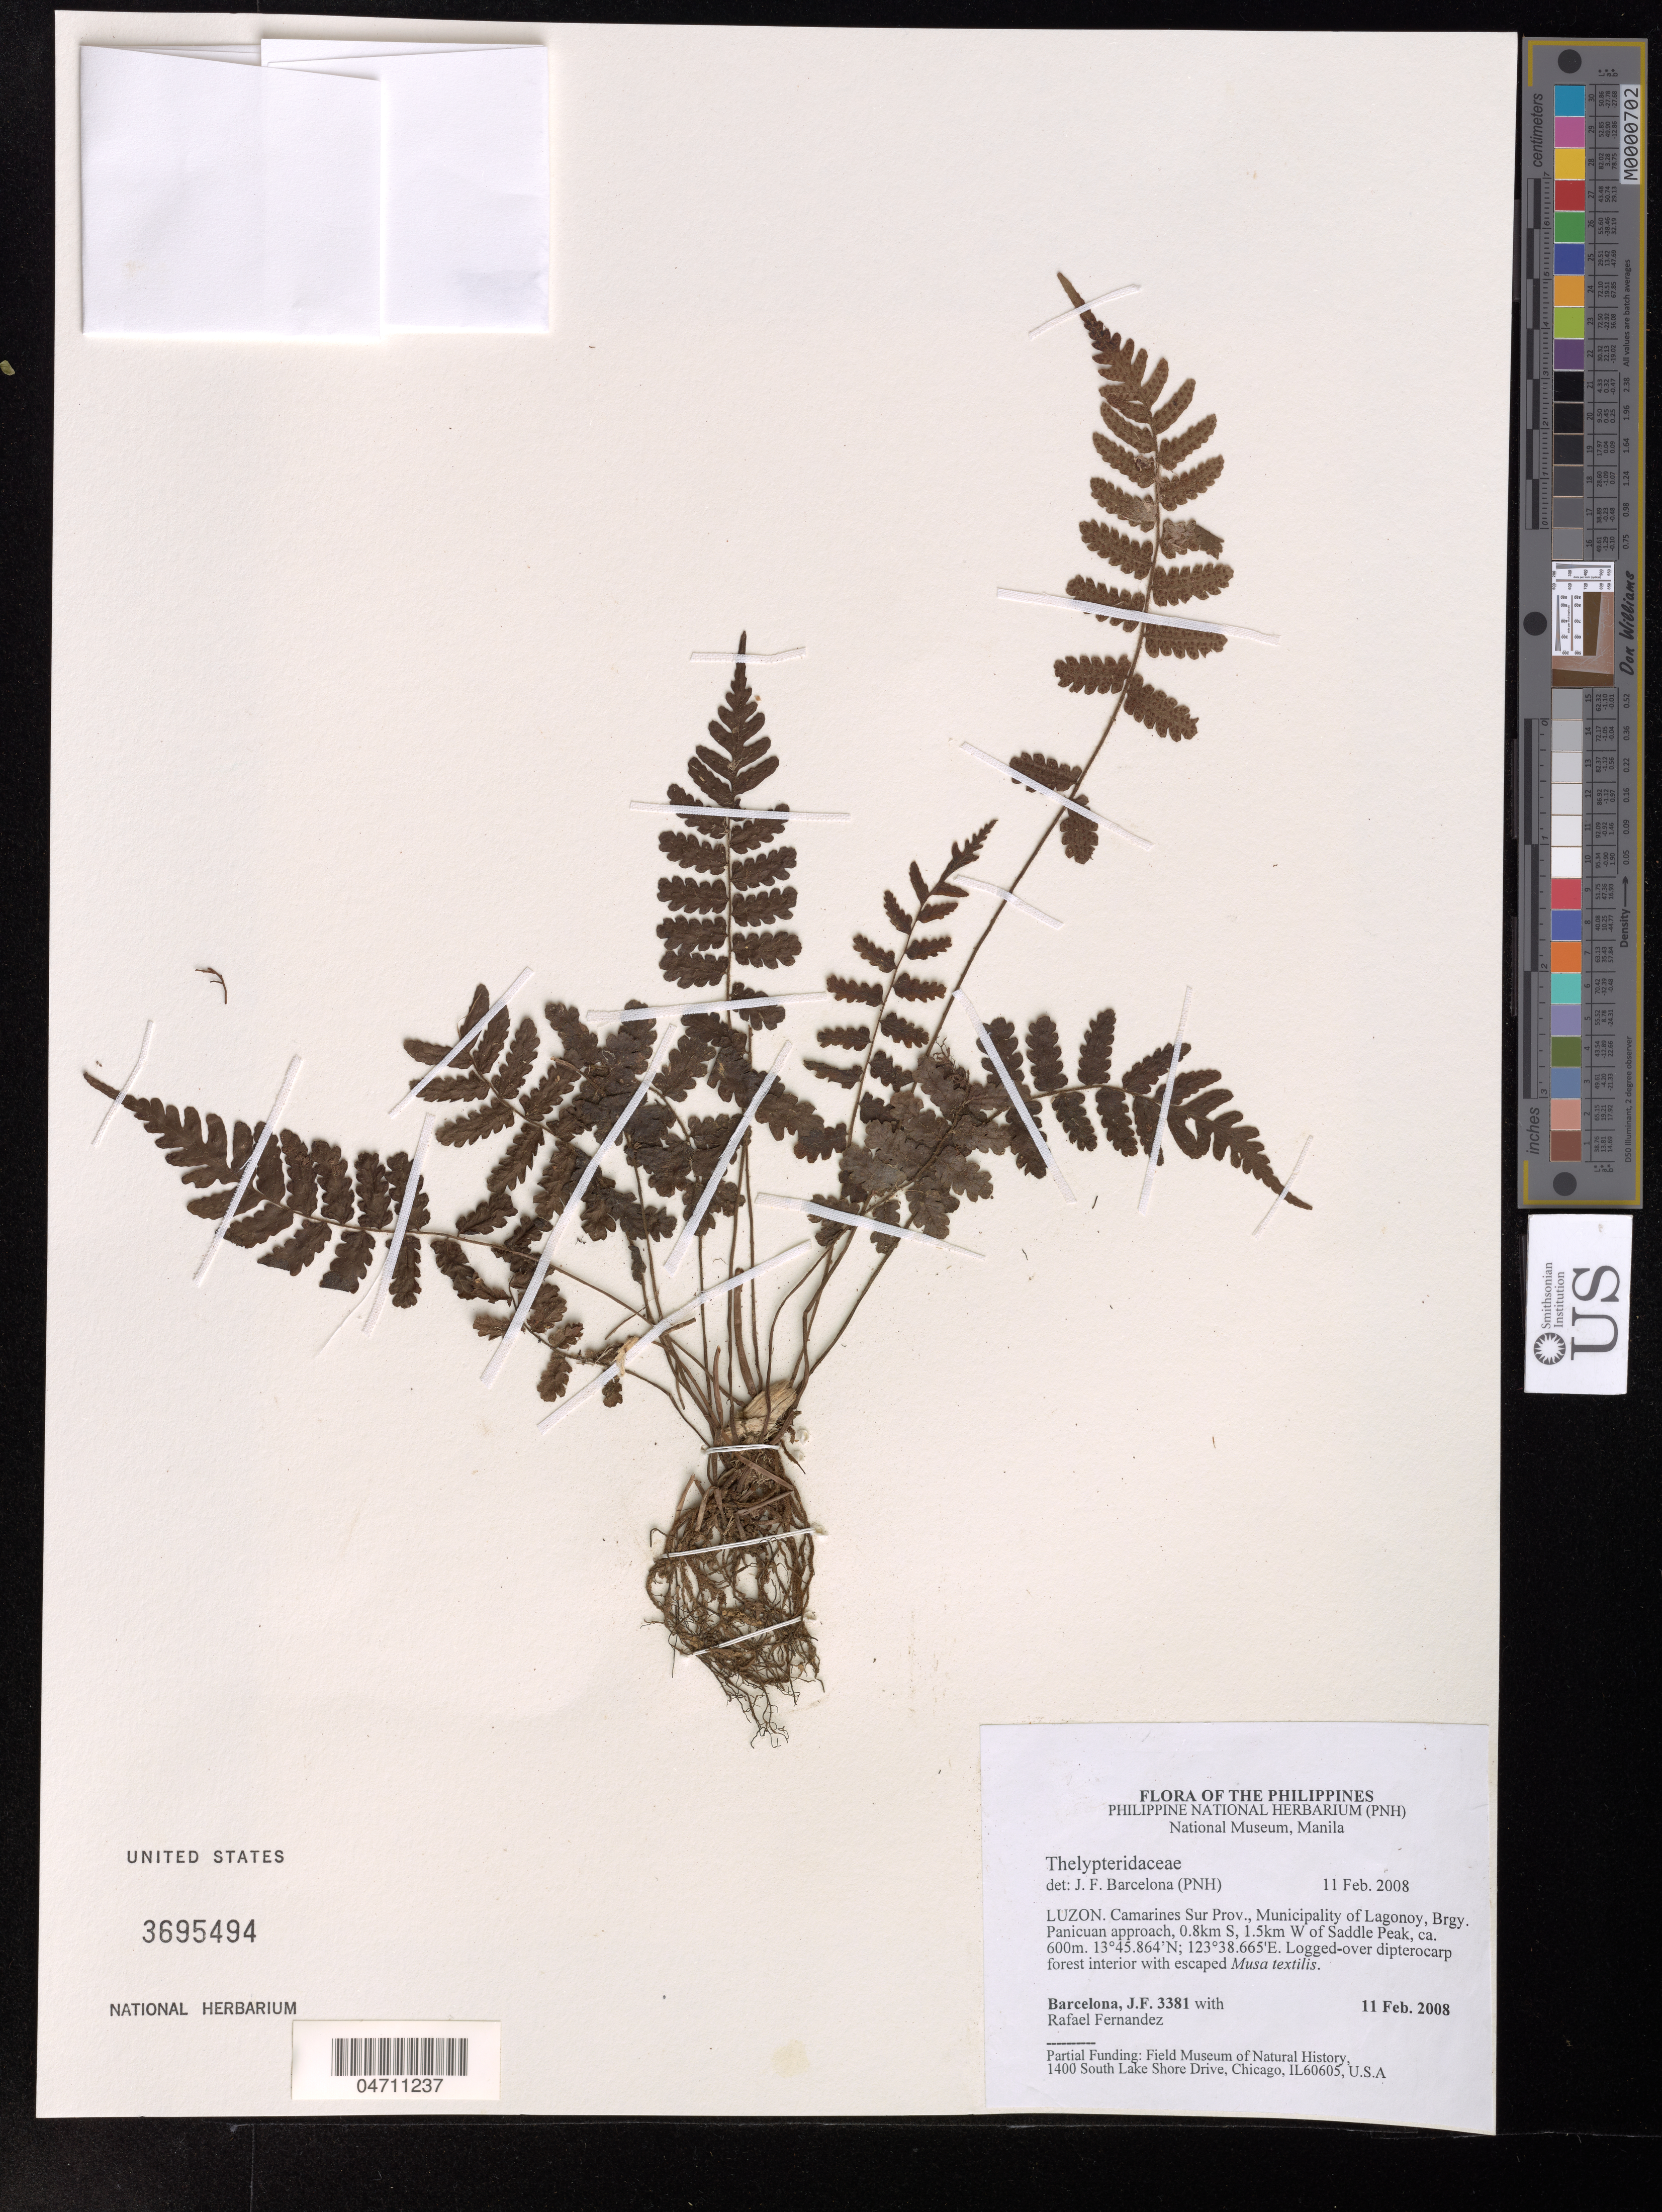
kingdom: Plantae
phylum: Tracheophyta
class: Polypodiopsida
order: Polypodiales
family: Thelypteridaceae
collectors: J. Barcelona & R. Fernandez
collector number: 3381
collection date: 2008-02-11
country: Philippines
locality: Camarines Sur Prov., Municipality of Lagonoy, Brgy. Panicuan approach, 0.8km S, 1.5km W of Saddle Peak.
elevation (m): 600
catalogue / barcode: US 3695494